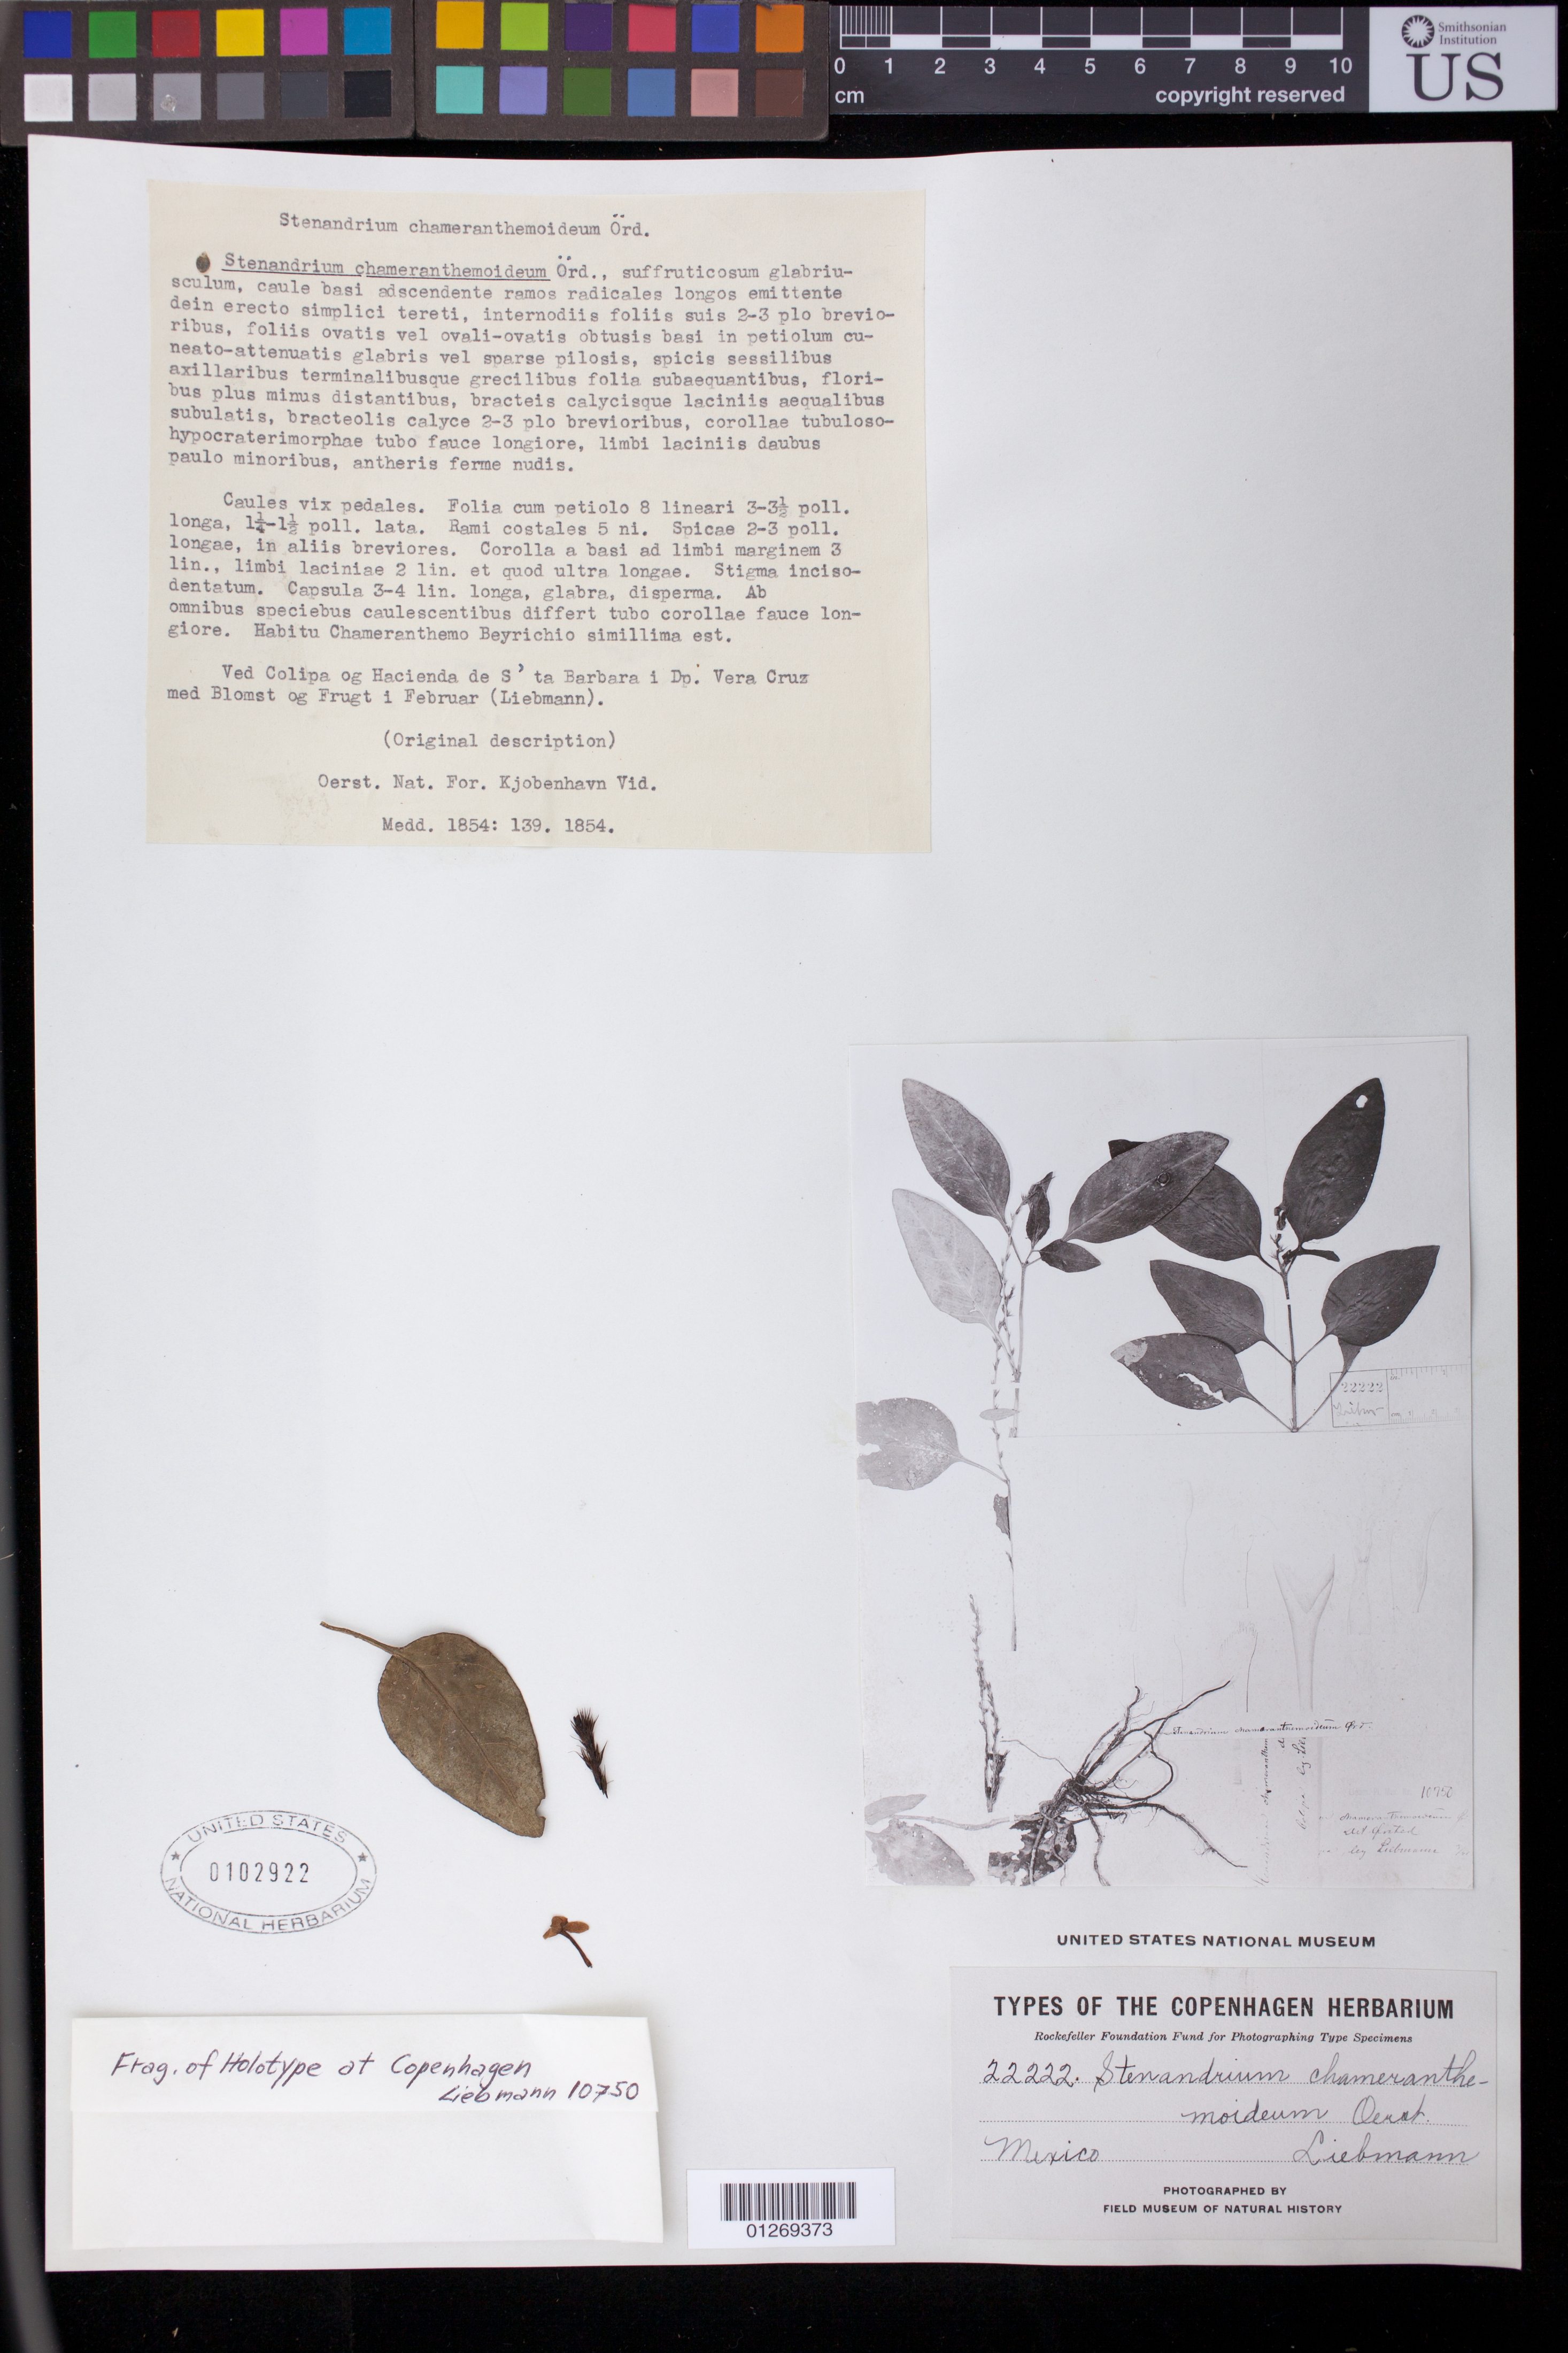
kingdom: Plantae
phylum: Tracheophyta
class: Magnoliopsida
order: Lamiales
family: Acanthaceae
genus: Stenandrium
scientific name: Stenandrium chameranthemoideum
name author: Oerst.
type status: Isotype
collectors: F. M. Liebmann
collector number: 10750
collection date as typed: Mar 1841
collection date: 1841-03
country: Mexico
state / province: Veracruz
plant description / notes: Photograph and fragmentary material of type specimen ex herb. Copenhagen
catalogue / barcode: US 102922